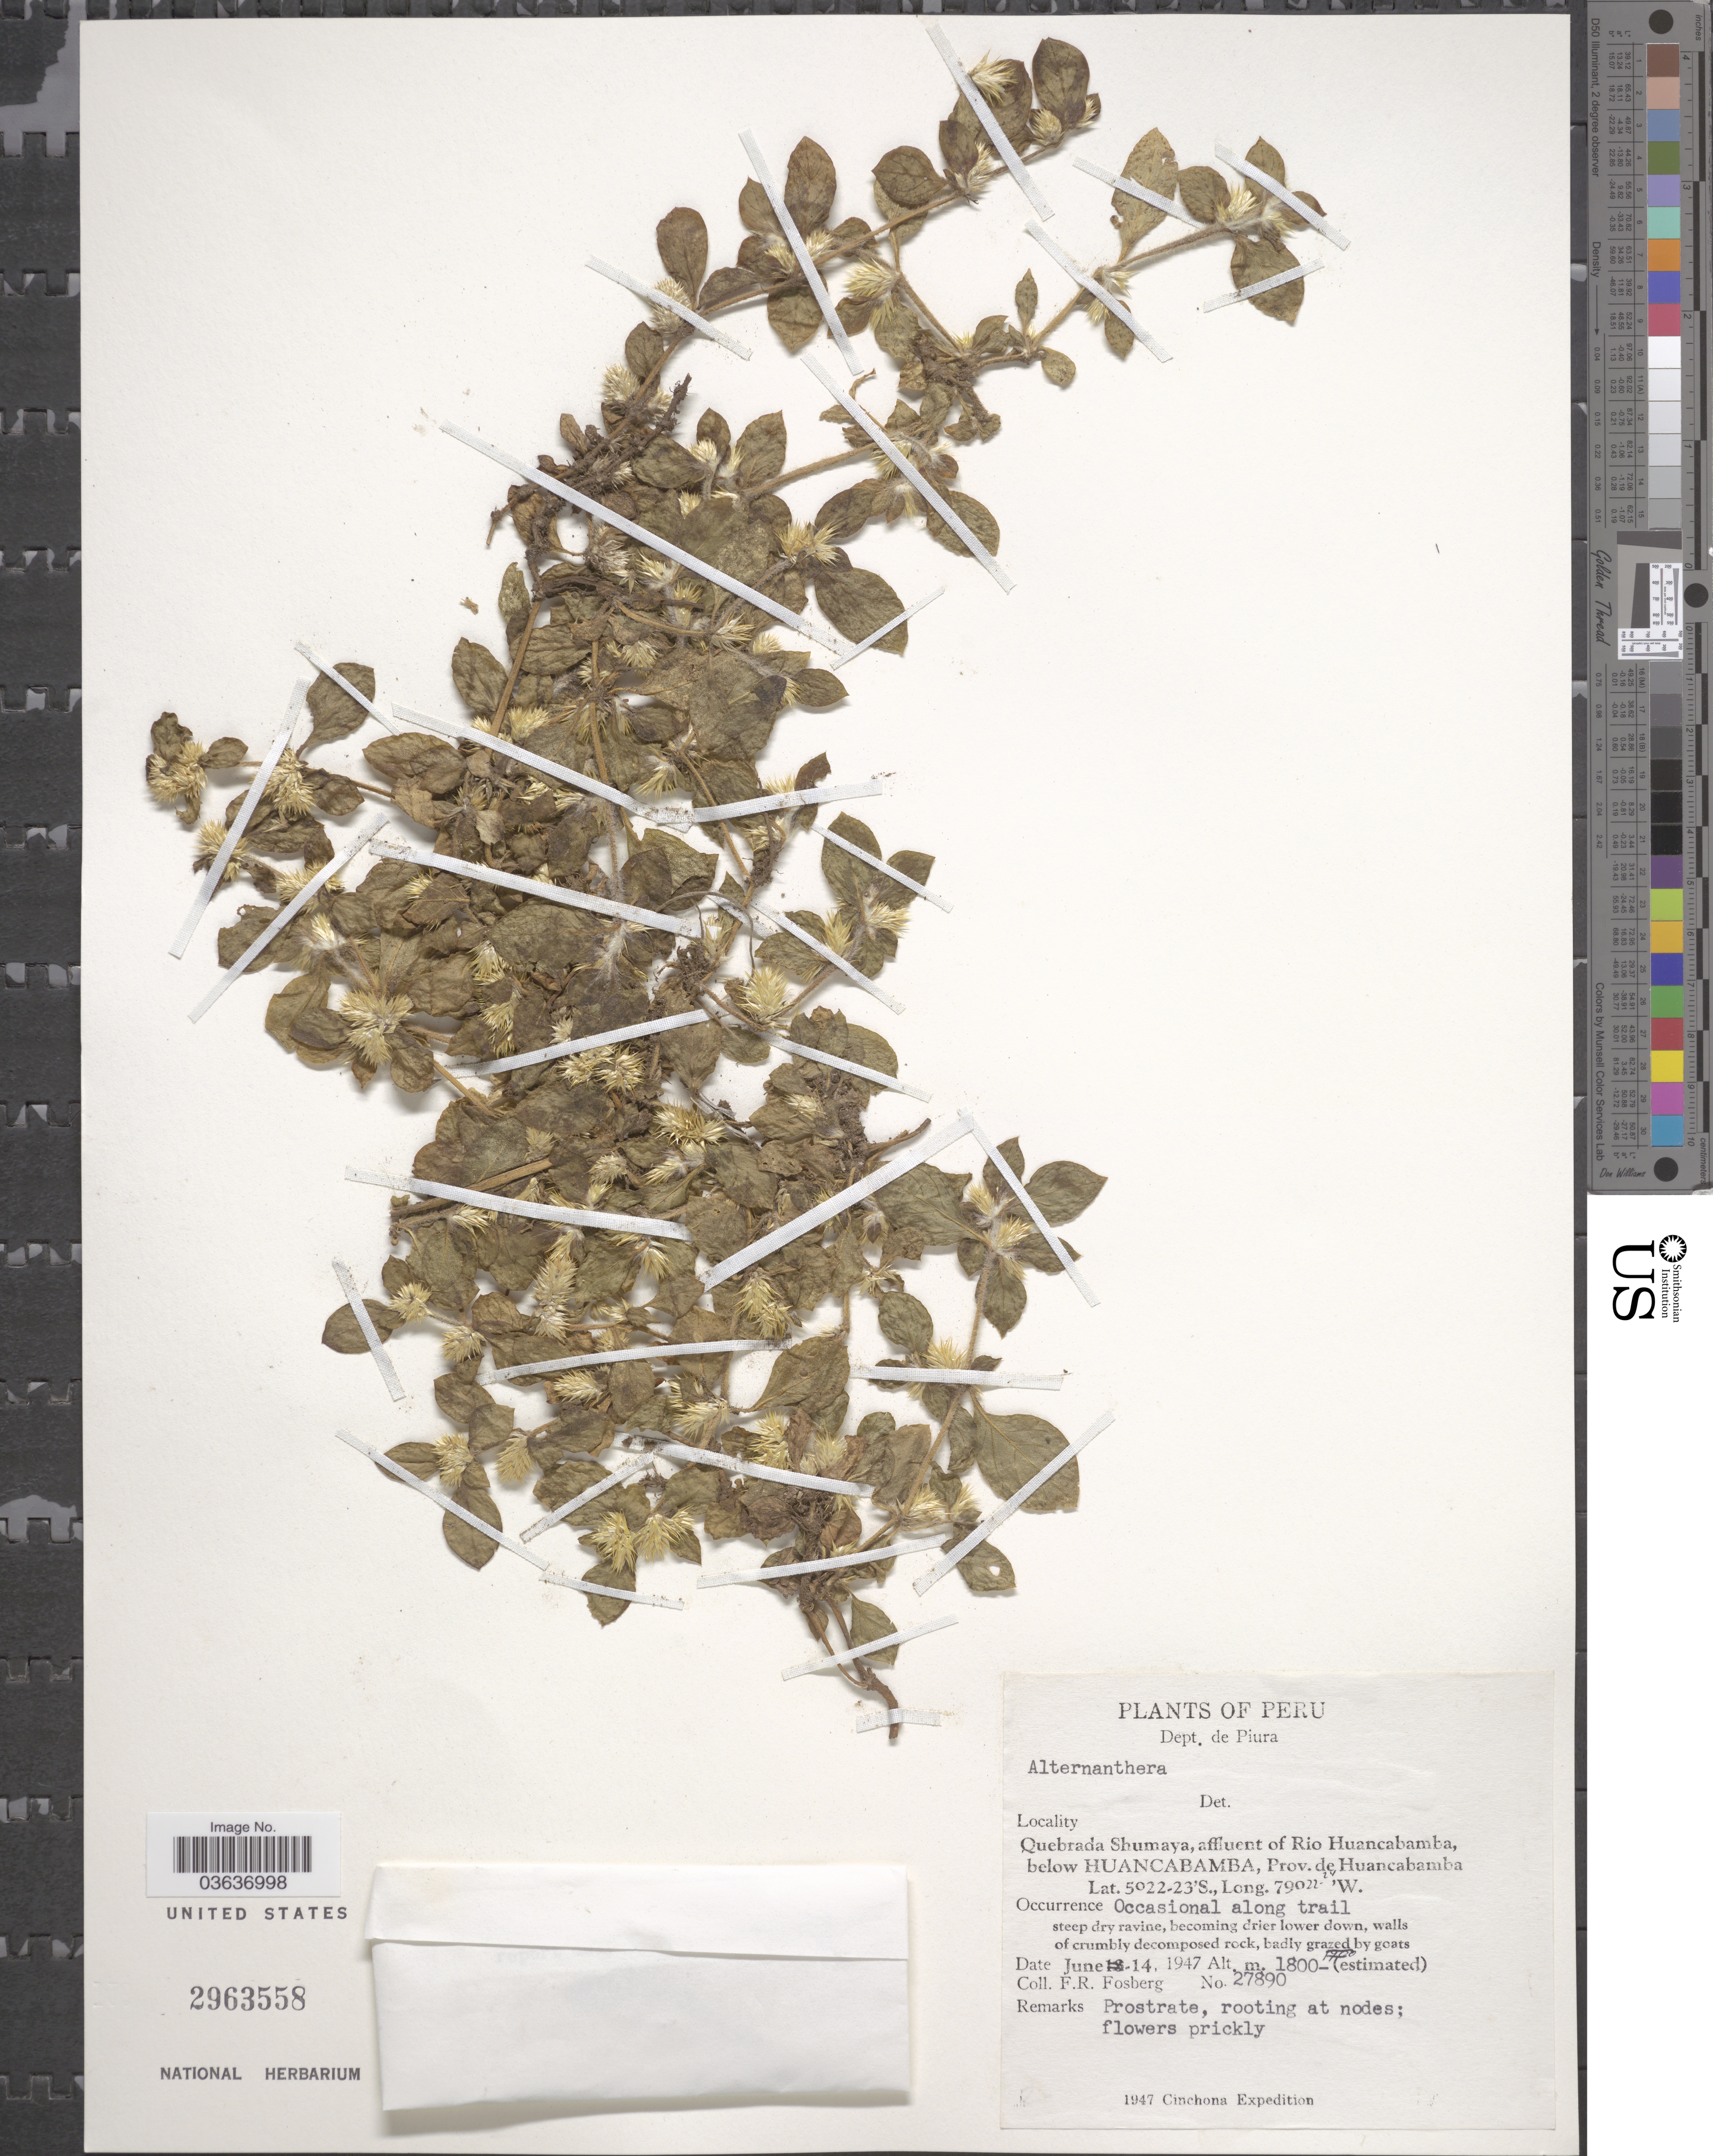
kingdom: Plantae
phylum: Tracheophyta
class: Magnoliopsida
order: Caryophyllales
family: Amaranthaceae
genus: Alternanthera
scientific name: Alternanthera sp.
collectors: F. R. Fosberg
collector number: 27890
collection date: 1947-06-14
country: Peru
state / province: Piura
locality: Dept. de Piura. Quebrada Shumaya, affluent of Rio Huancabamba, below Huancabamba, Prov.de Huancabamba.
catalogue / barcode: US 2963558